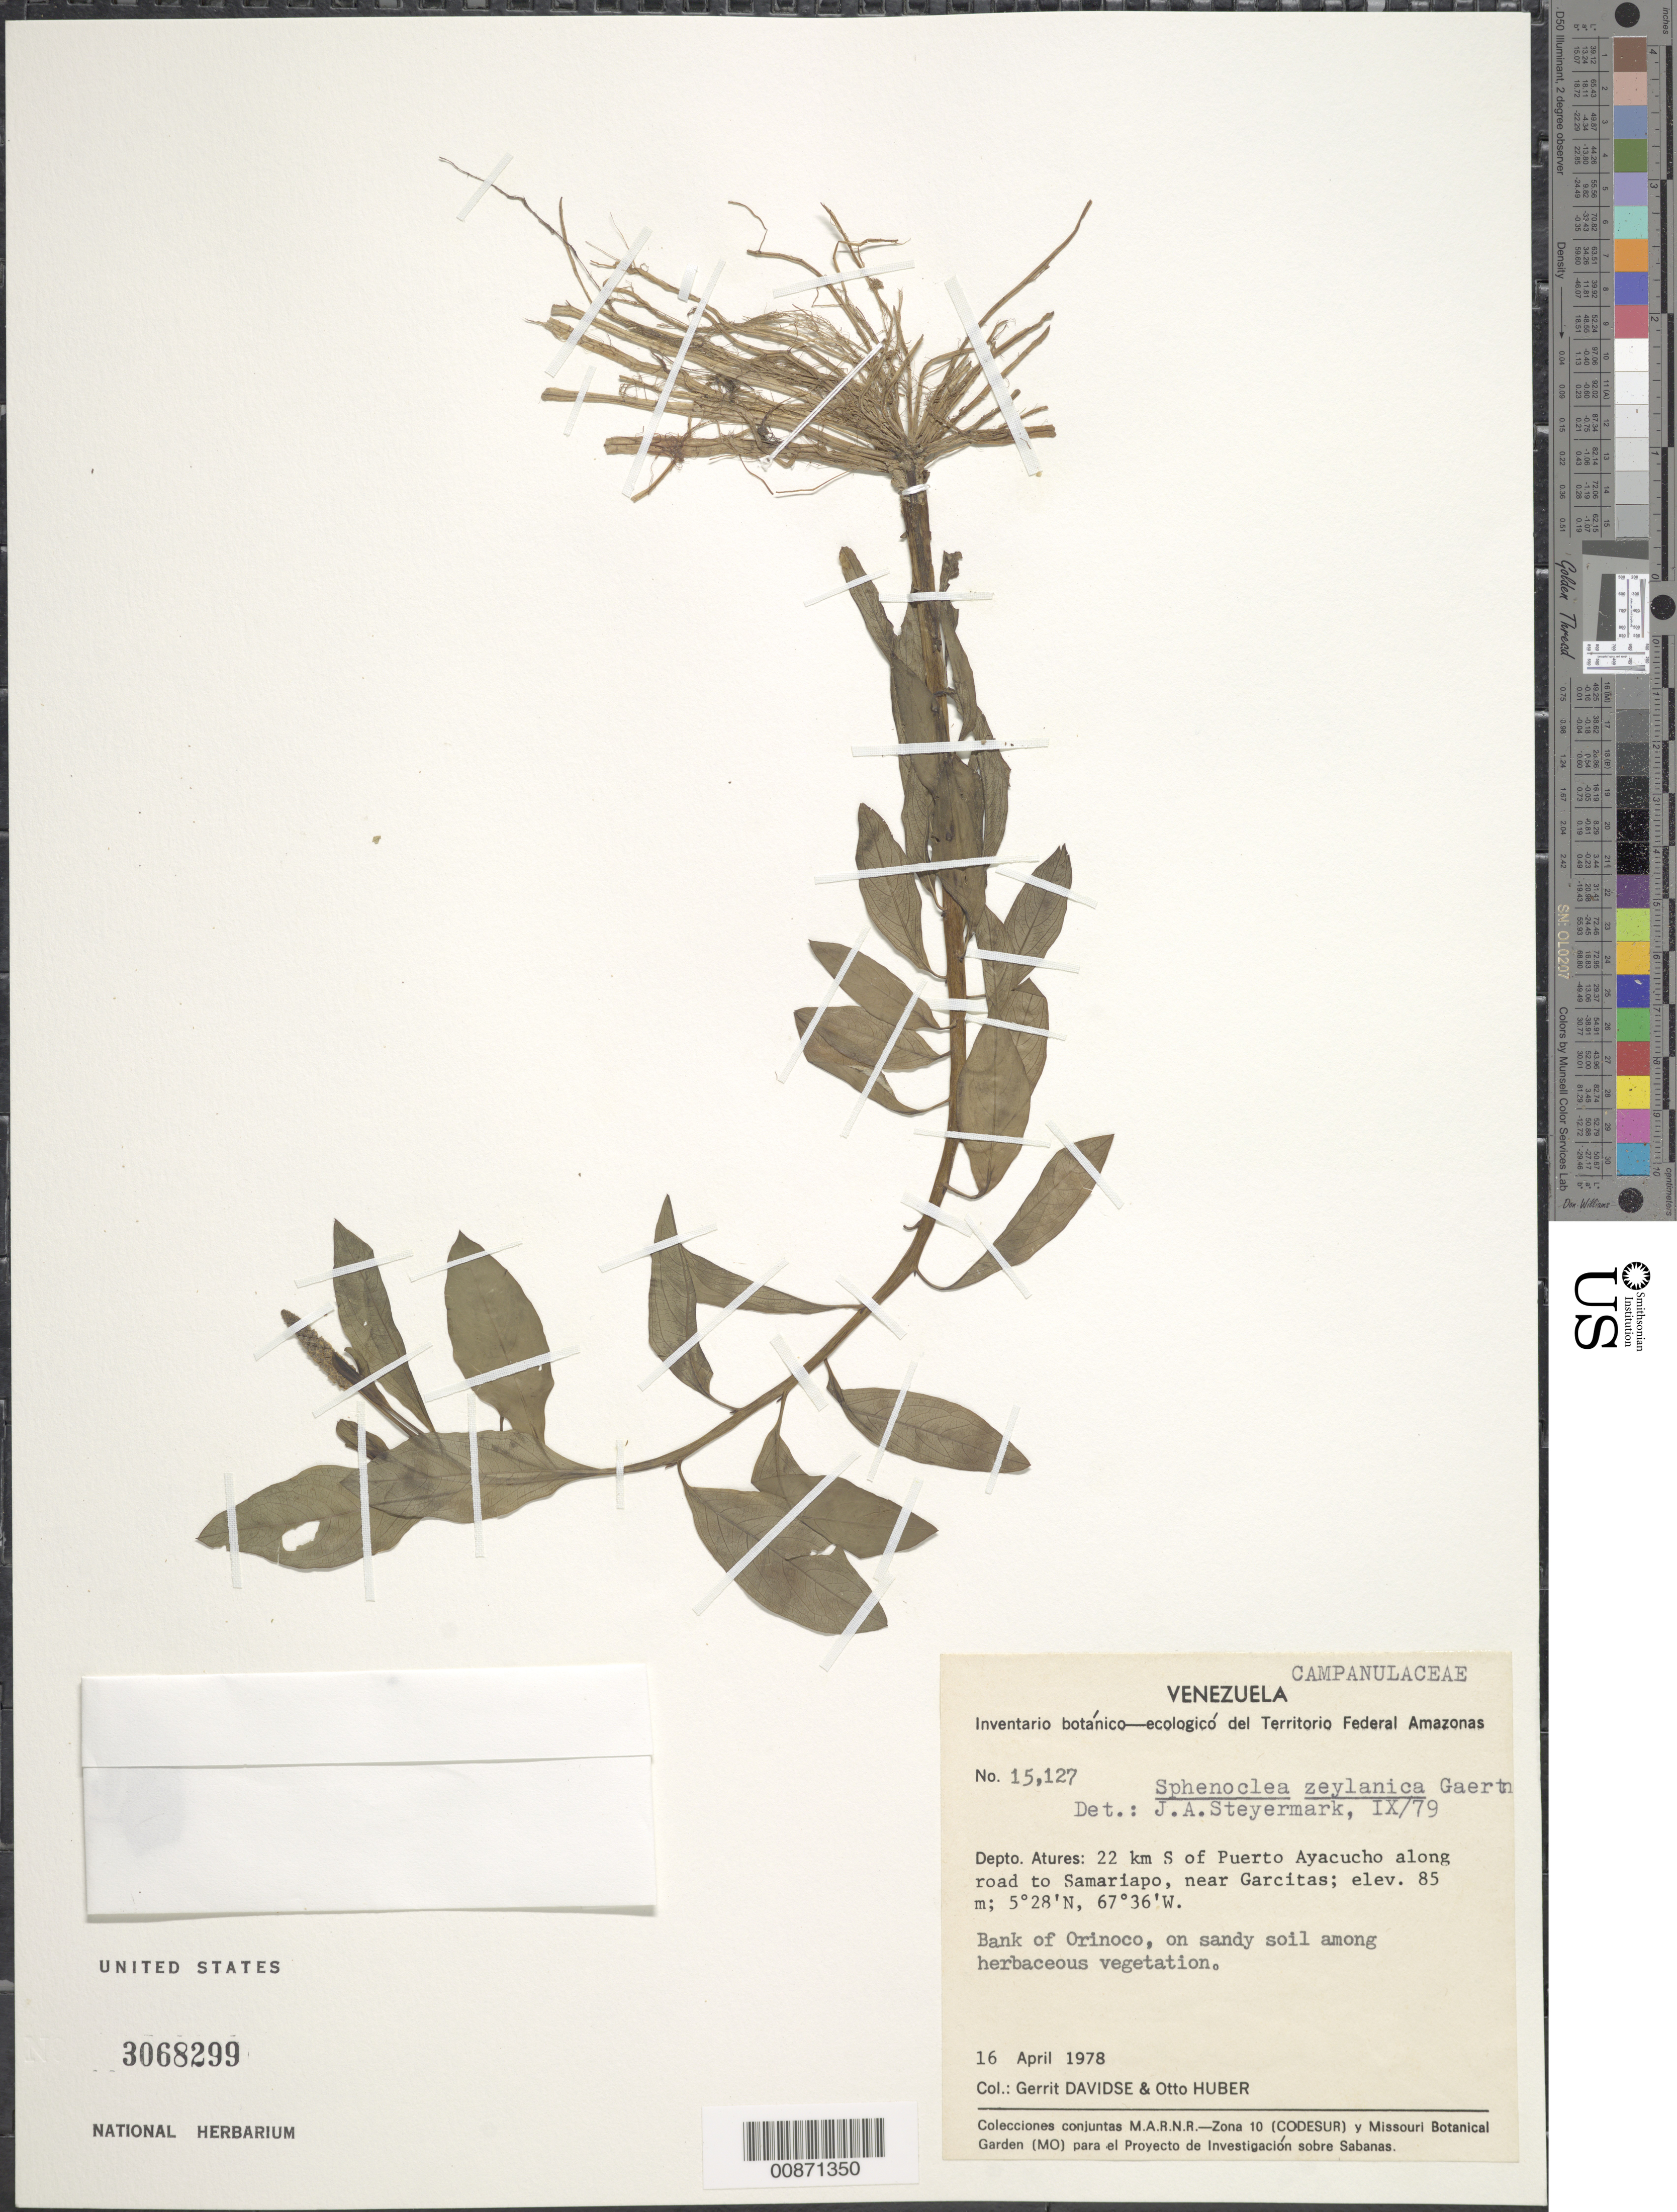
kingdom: Plantae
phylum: Tracheophyta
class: Magnoliopsida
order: Solanales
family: Sphenocleaceae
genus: Sphenoclea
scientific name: Sphenoclea zeylanica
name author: Gaertn.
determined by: Steyermark, Julian A., (VEN)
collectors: G. Davidse & O. Huber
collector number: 15127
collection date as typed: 16-Apr-78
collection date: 1978-04-16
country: Venezuela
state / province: Amazonas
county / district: Atures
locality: Puerto Ayacucho, 22 km S of along road to Samariapo, near Garcitas, Río Orinoco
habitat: Bank of river, on sandy soil among herbaceous vegetación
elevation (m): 85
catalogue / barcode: US 3068299